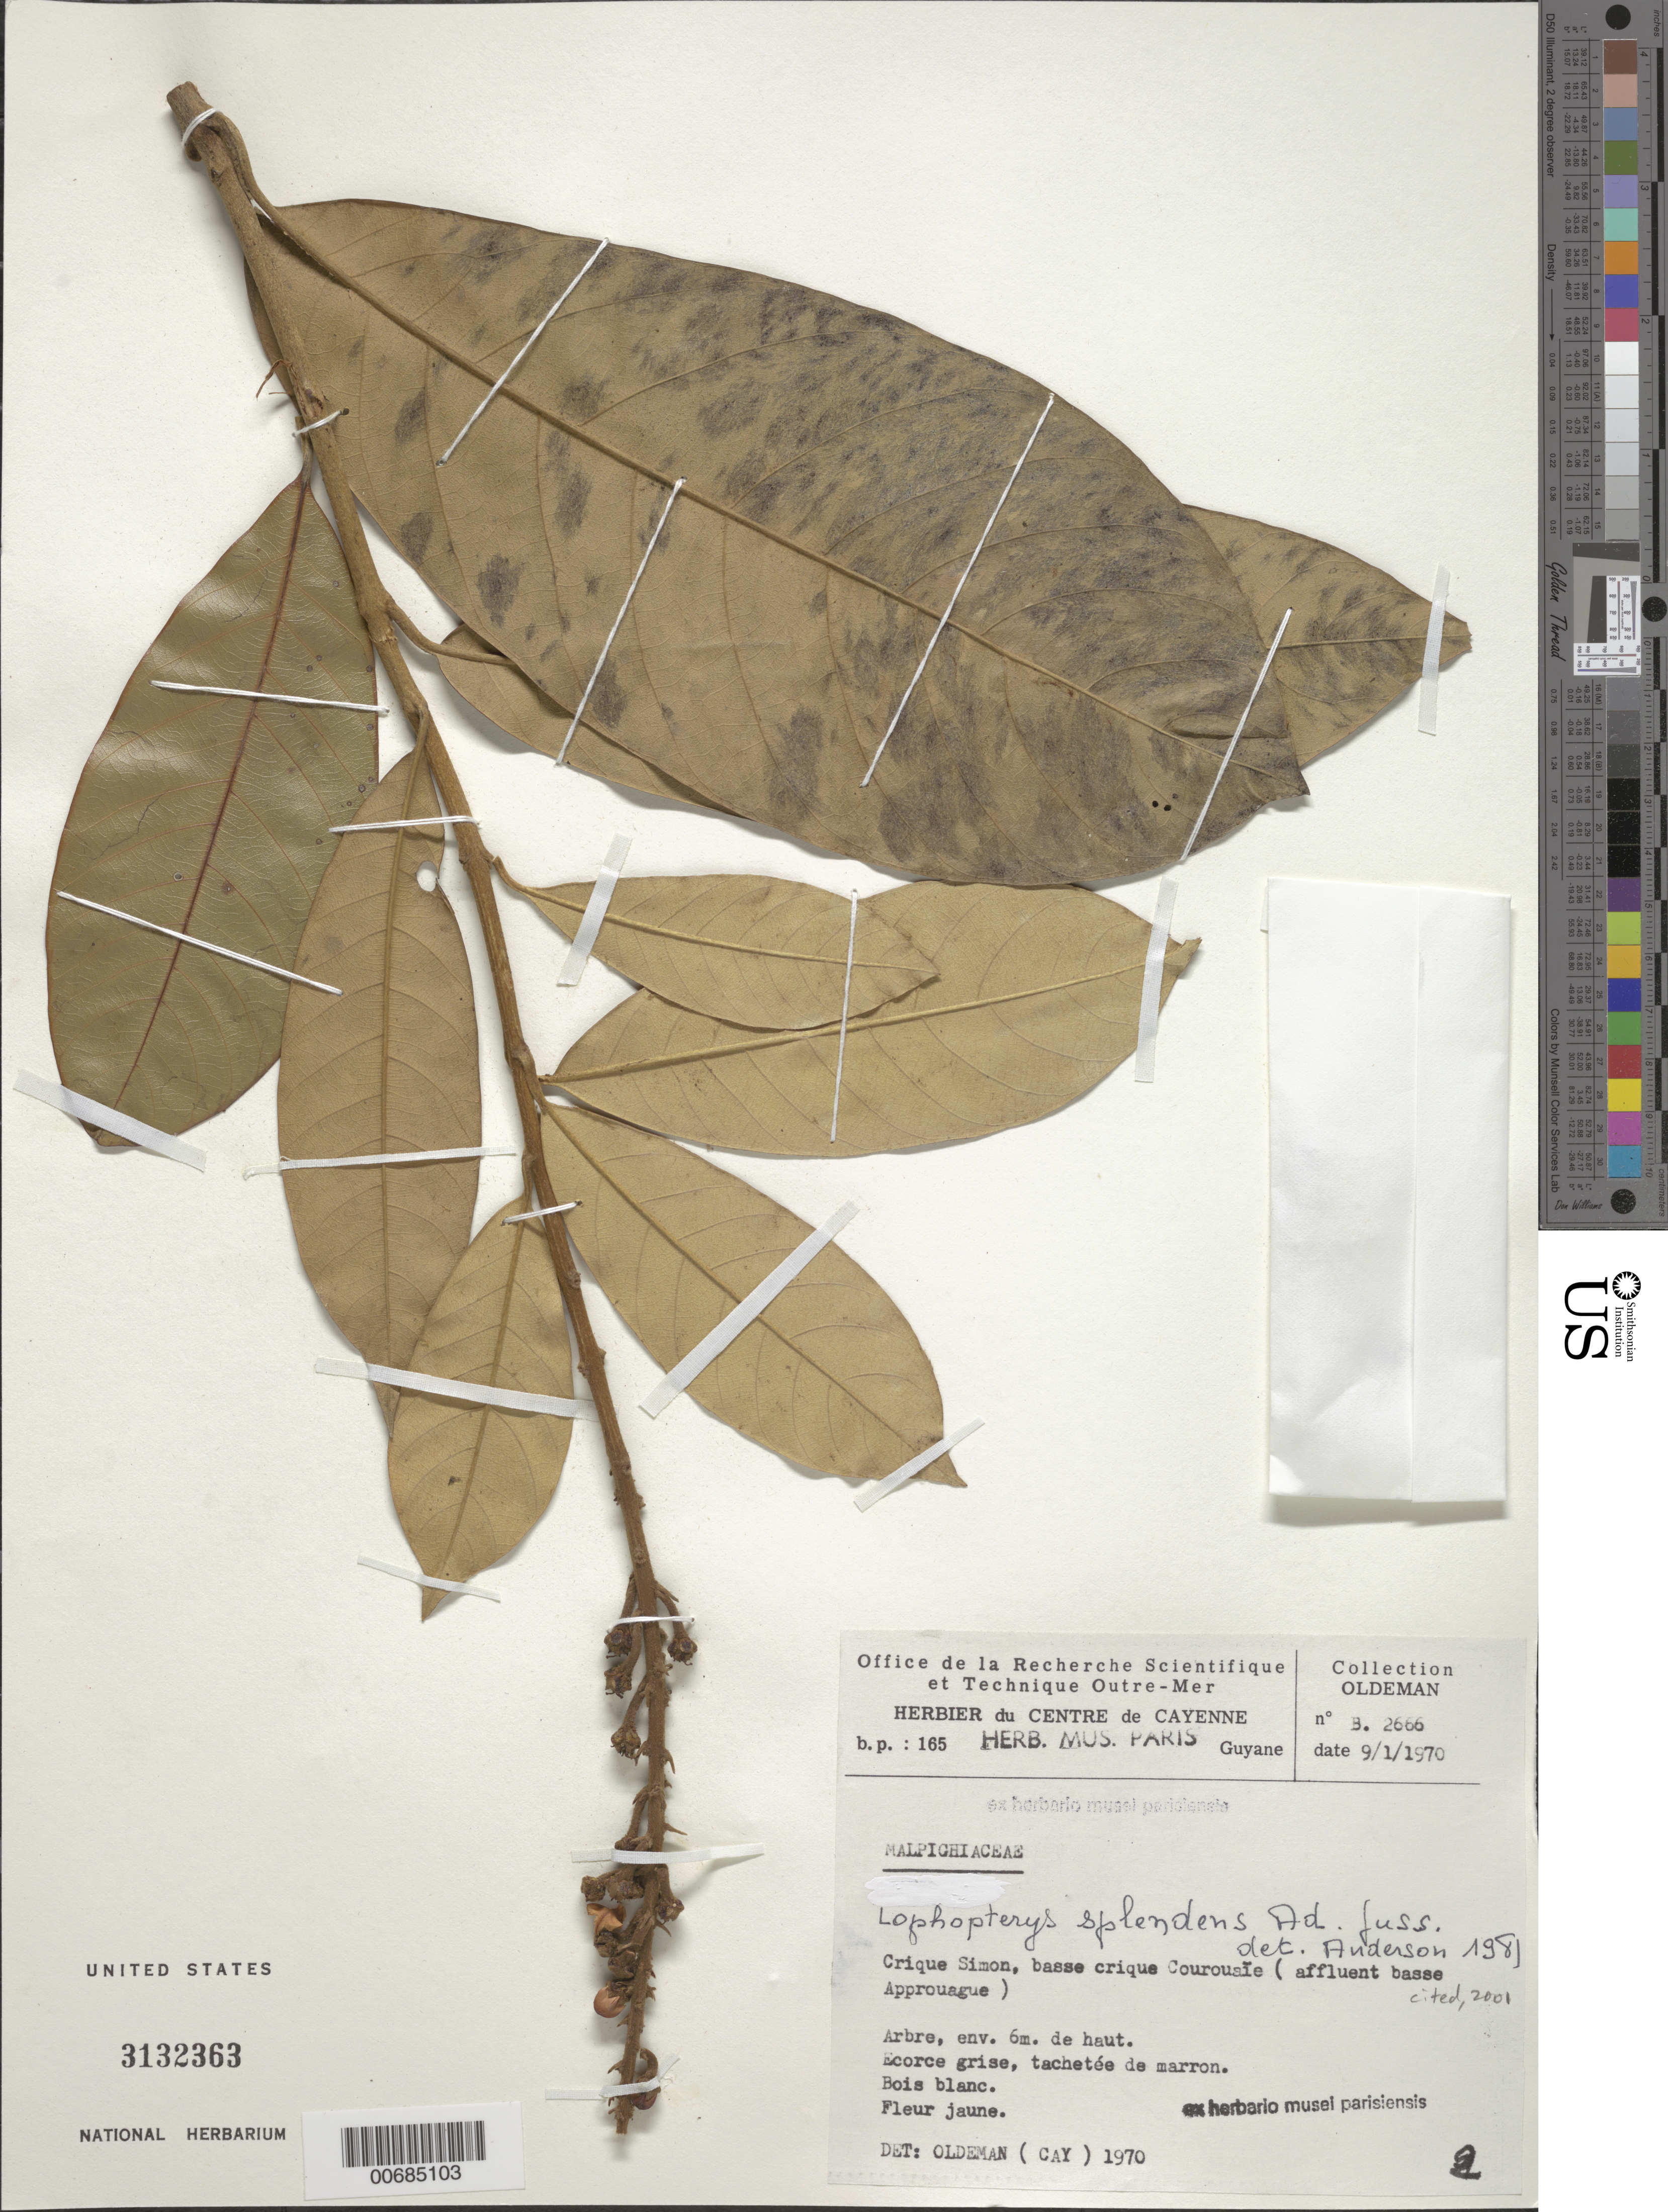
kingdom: Plantae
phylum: Tracheophyta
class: Magnoliopsida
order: Malpighiales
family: Malpighiaceae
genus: Lophopterys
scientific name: Lophopterys splendens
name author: A. Juss.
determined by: Anderson, W. R., (MICH), University of Michigan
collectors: R. Oldeman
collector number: B 2666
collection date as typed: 9-Jan-70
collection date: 1970-01-09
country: French Guiana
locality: Crique Simon, basse crique Courouaïe (affl. basse Approuague)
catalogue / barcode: US 3132363